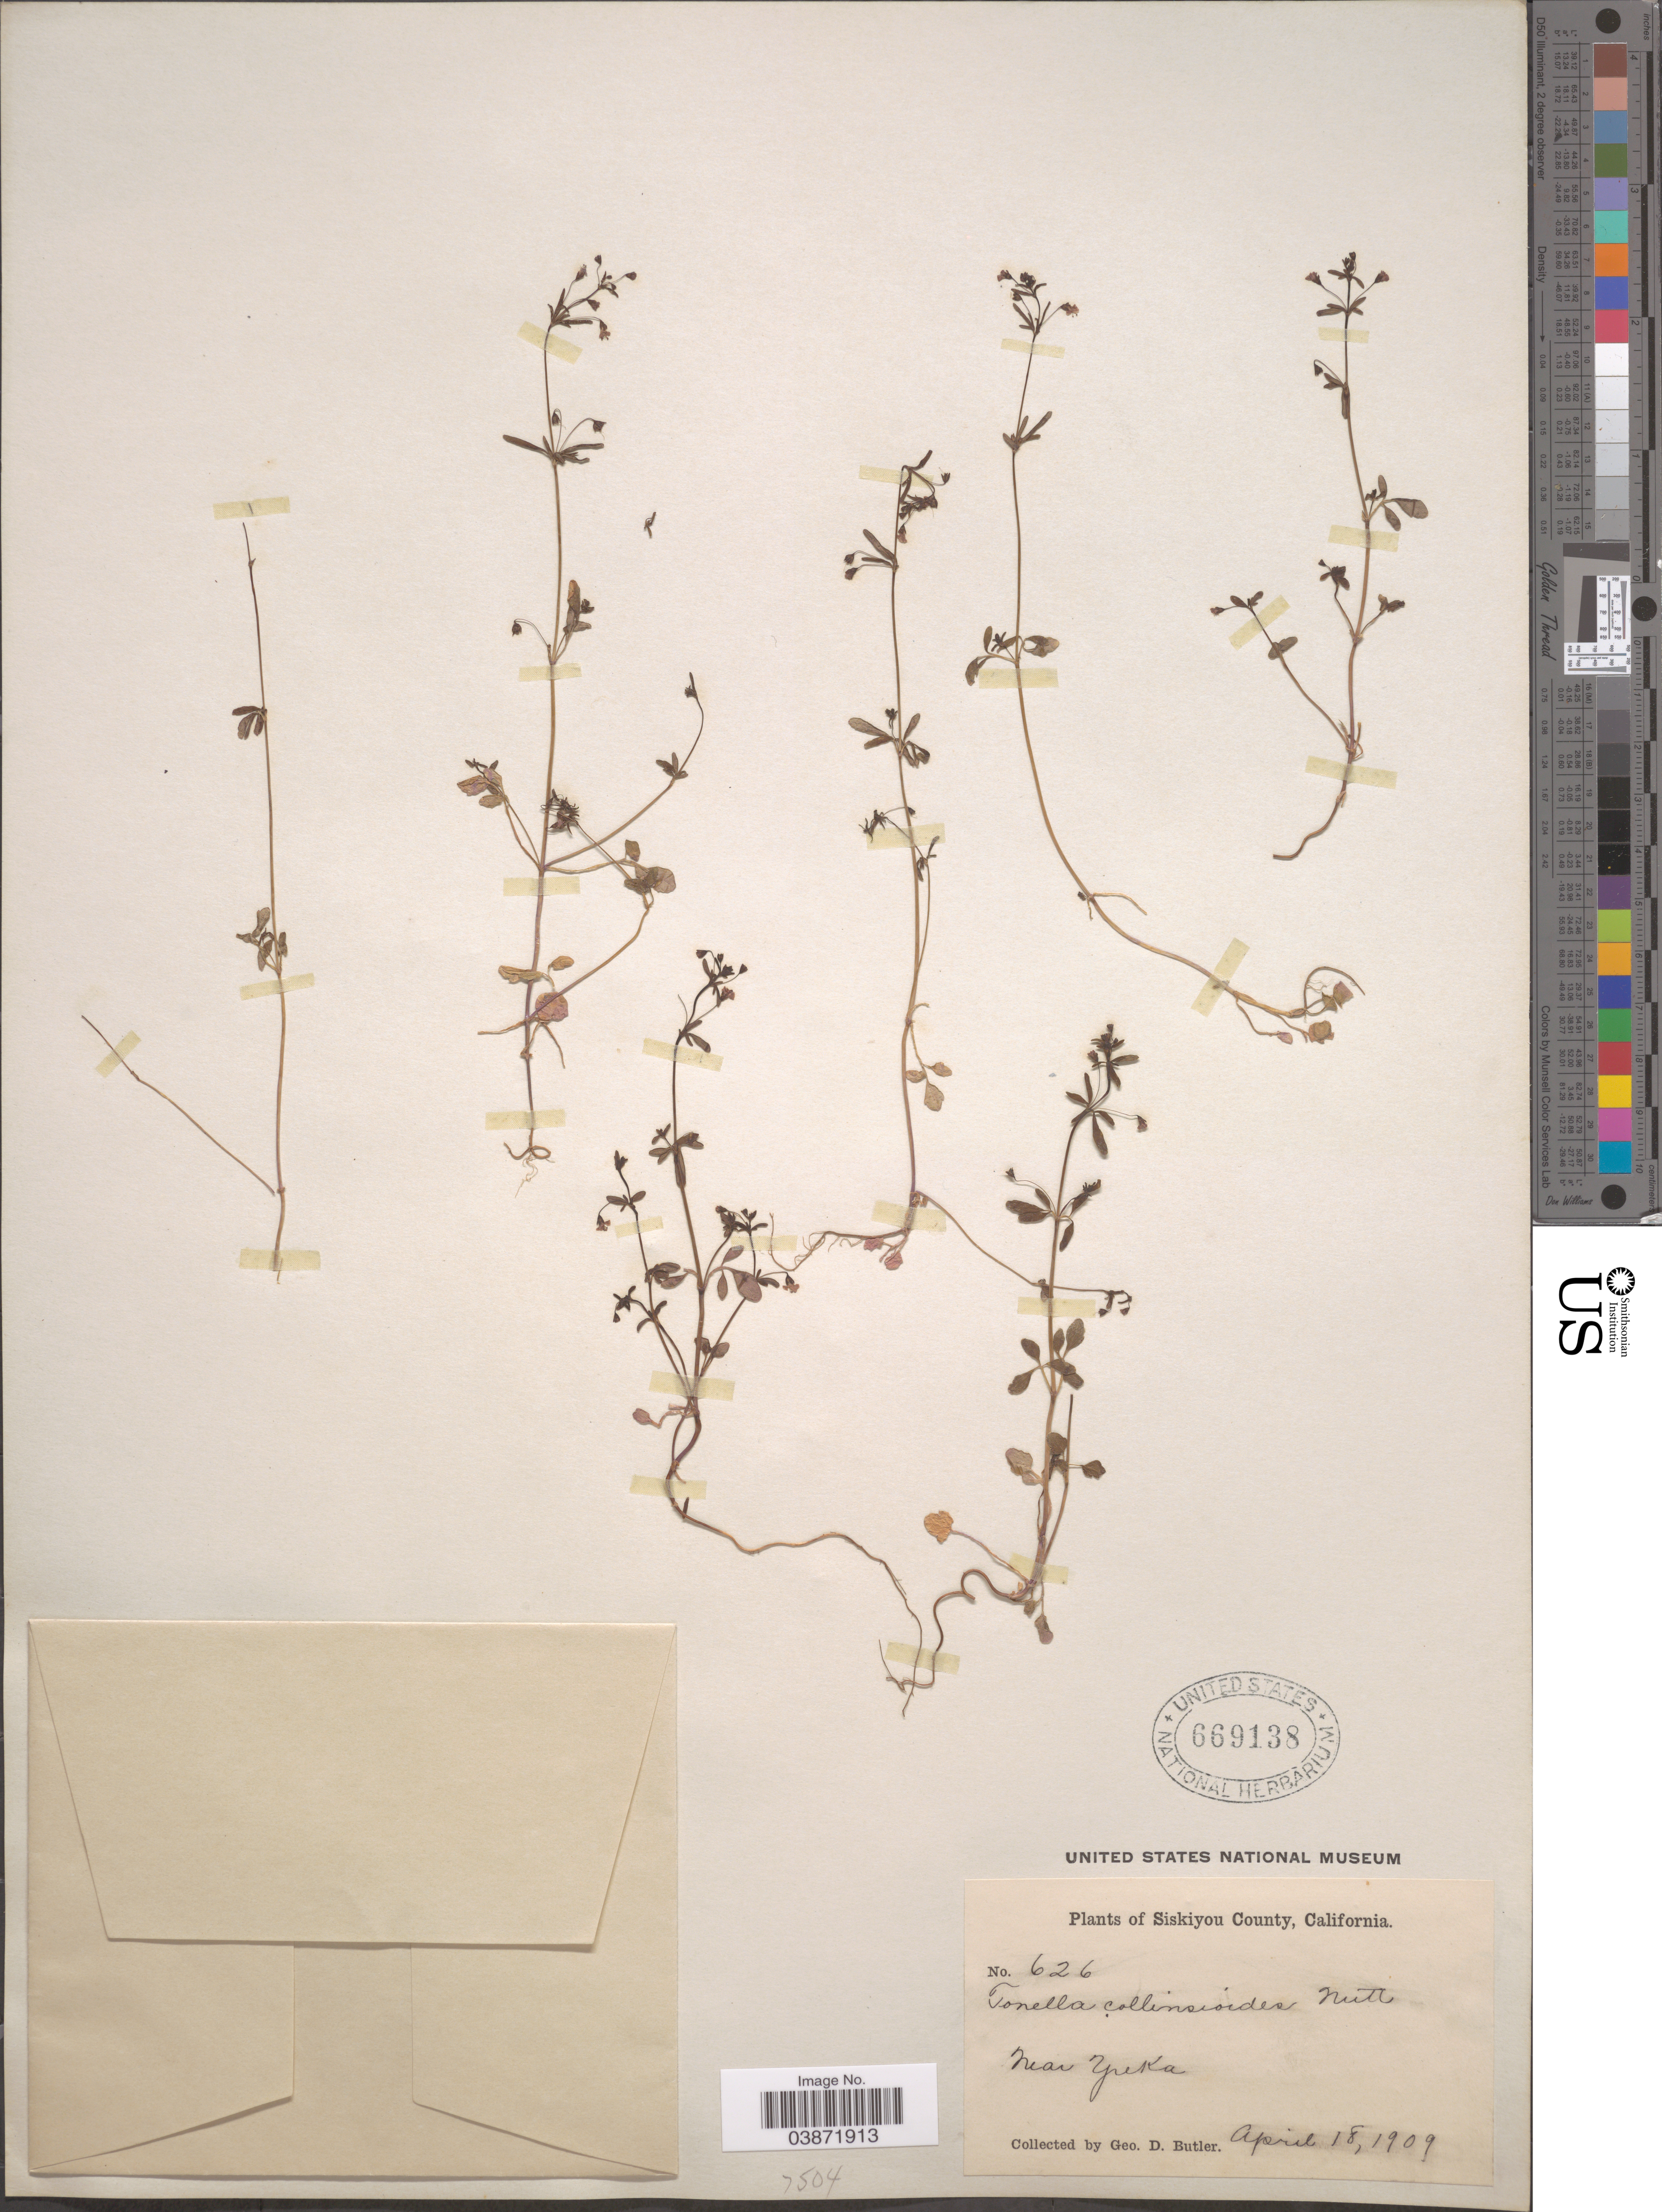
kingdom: Plantae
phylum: Tracheophyta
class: Magnoliopsida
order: Lamiales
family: Plantaginaceae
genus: Tonella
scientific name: Tonella collinsioides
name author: Nutt. ex A. Gray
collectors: G. D. Butler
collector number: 626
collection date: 1909-04-18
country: United States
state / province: California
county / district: Siskiyou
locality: Siskiyou County. Near Yreka.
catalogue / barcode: US 669138